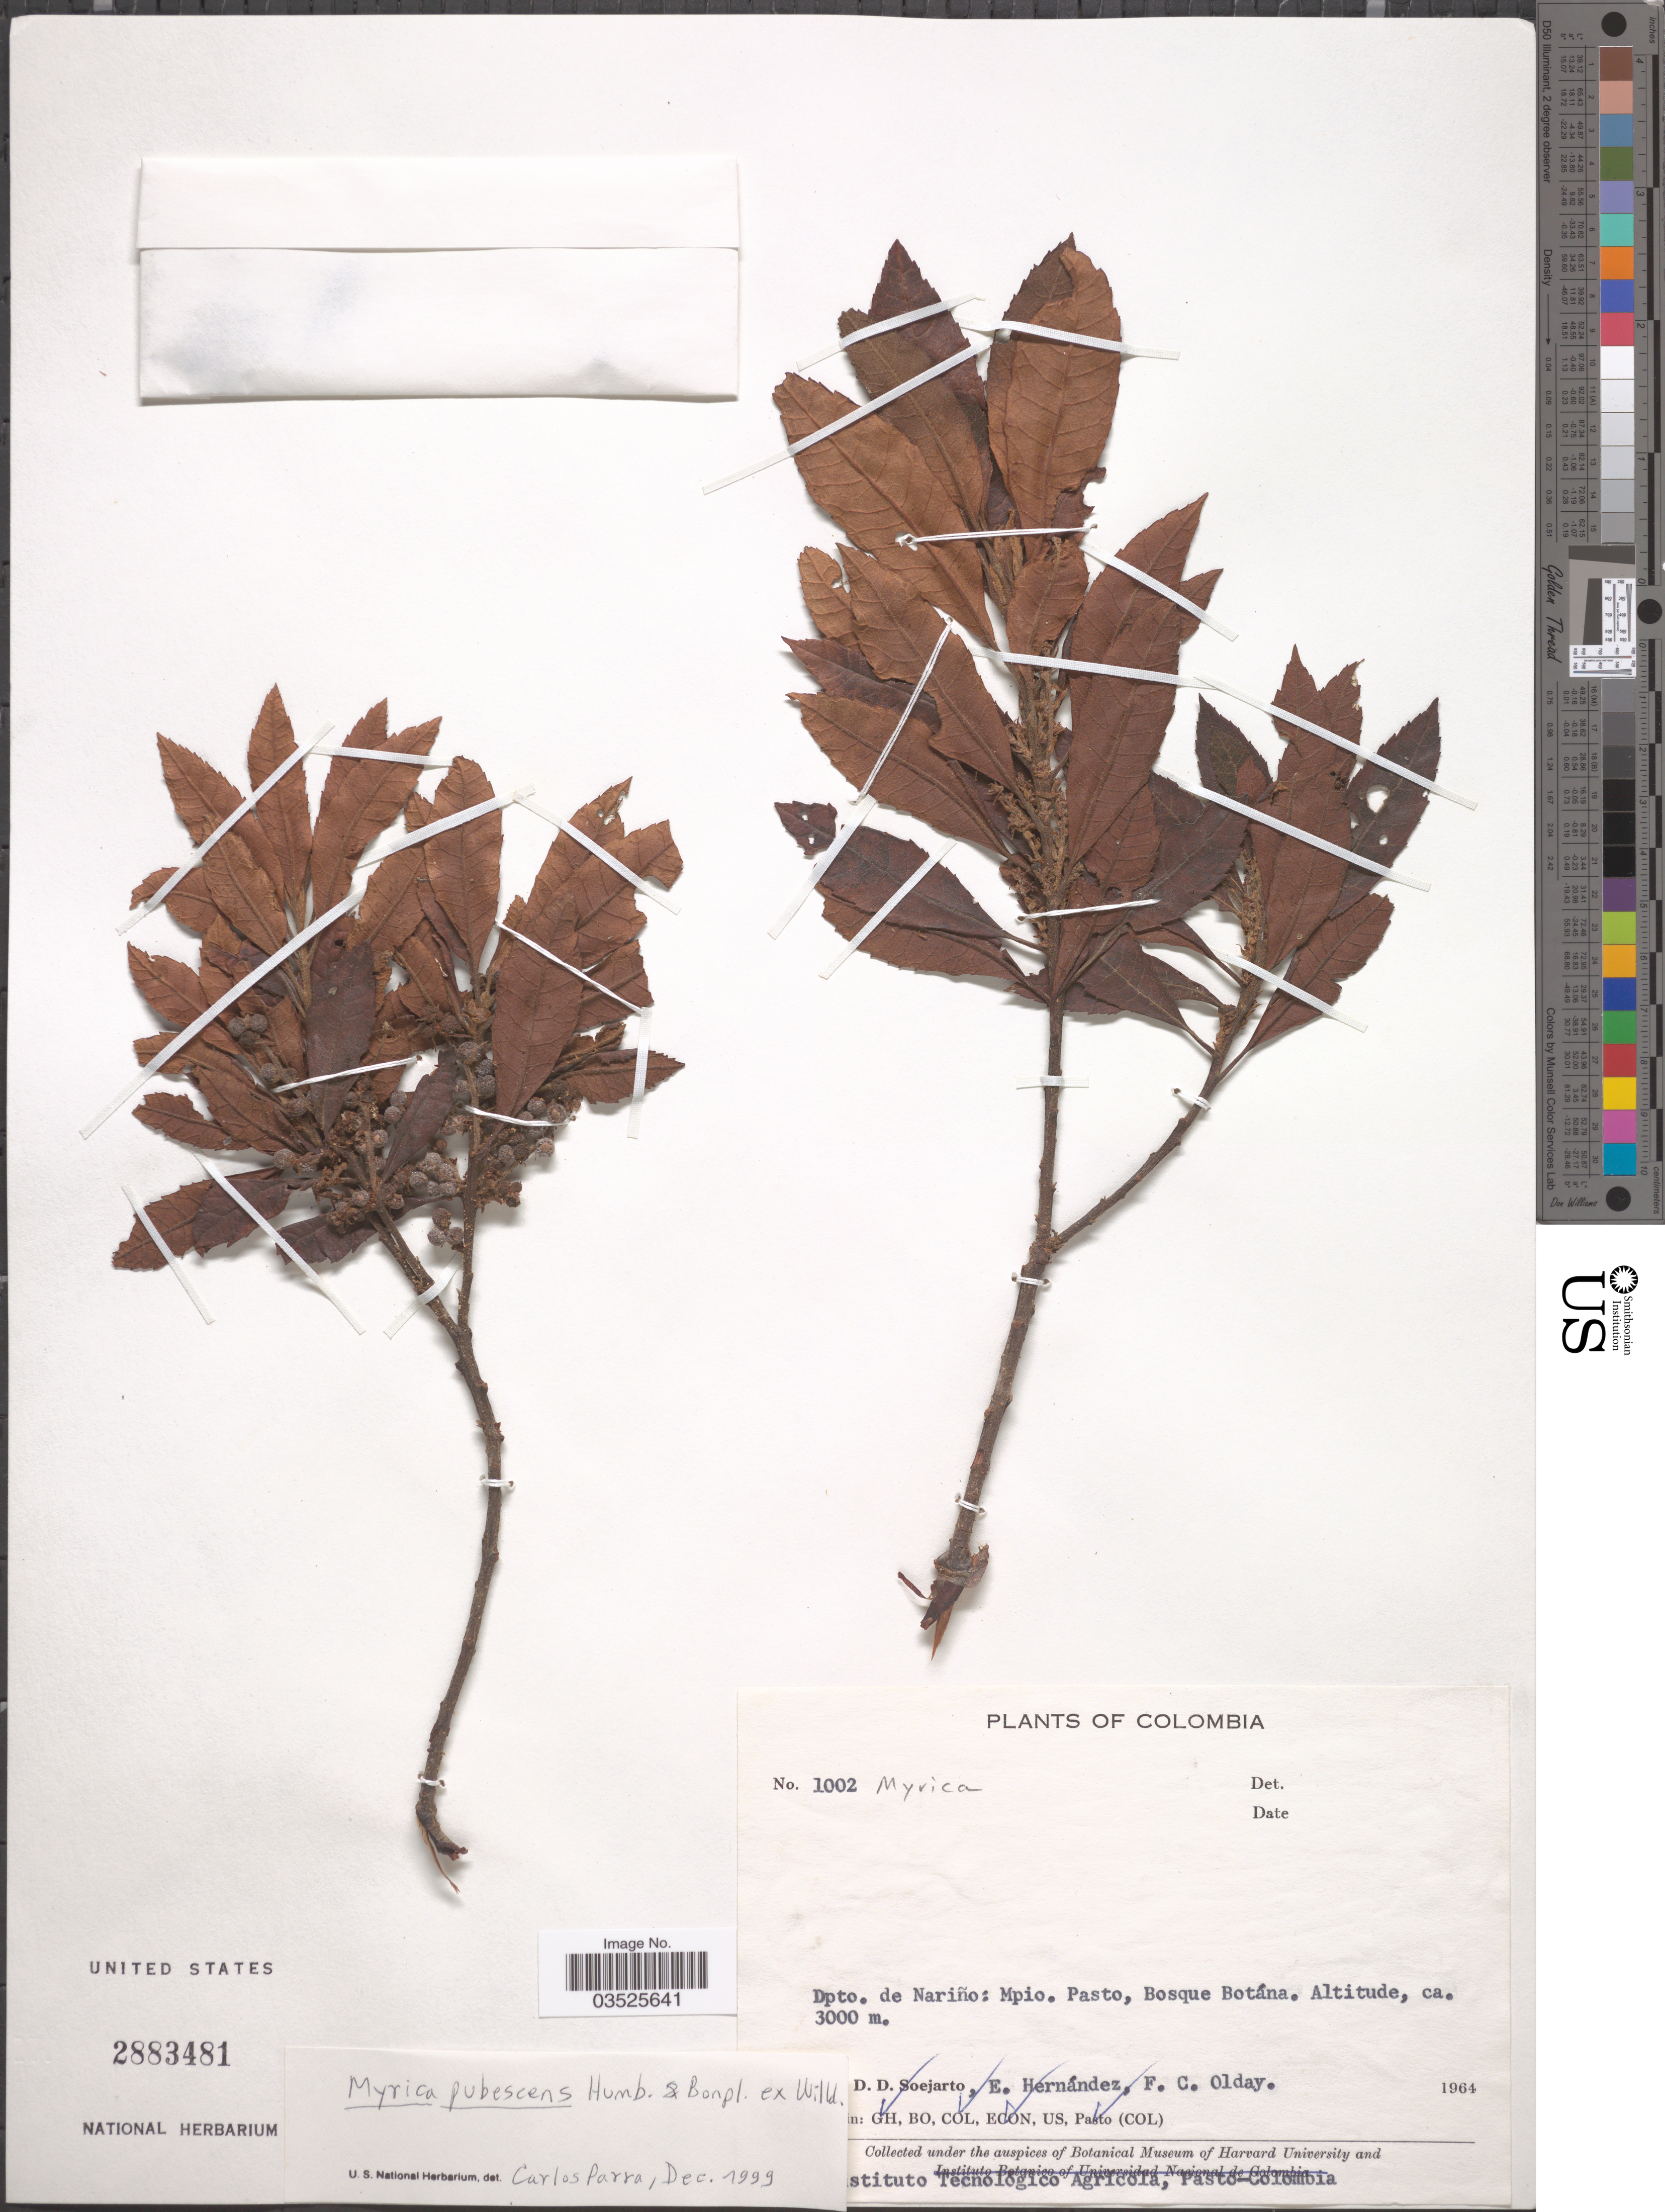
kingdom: Plantae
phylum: Tracheophyta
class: Magnoliopsida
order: Fagales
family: Myricaceae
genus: Morella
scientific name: Morella pubescens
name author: (Humb. & Bonpl. ex Willd.) Wilbur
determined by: Strong, M. T., (US), Smithsonian Institution - National Museum of Natural History (UNITED STATES)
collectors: E. Hernández & F. Olday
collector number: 1002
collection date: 1964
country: Colombia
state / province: Nariño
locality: Dpto. de Nariño: Mpio. Pasto, Bosque Botána.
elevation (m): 3000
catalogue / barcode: US 2883481